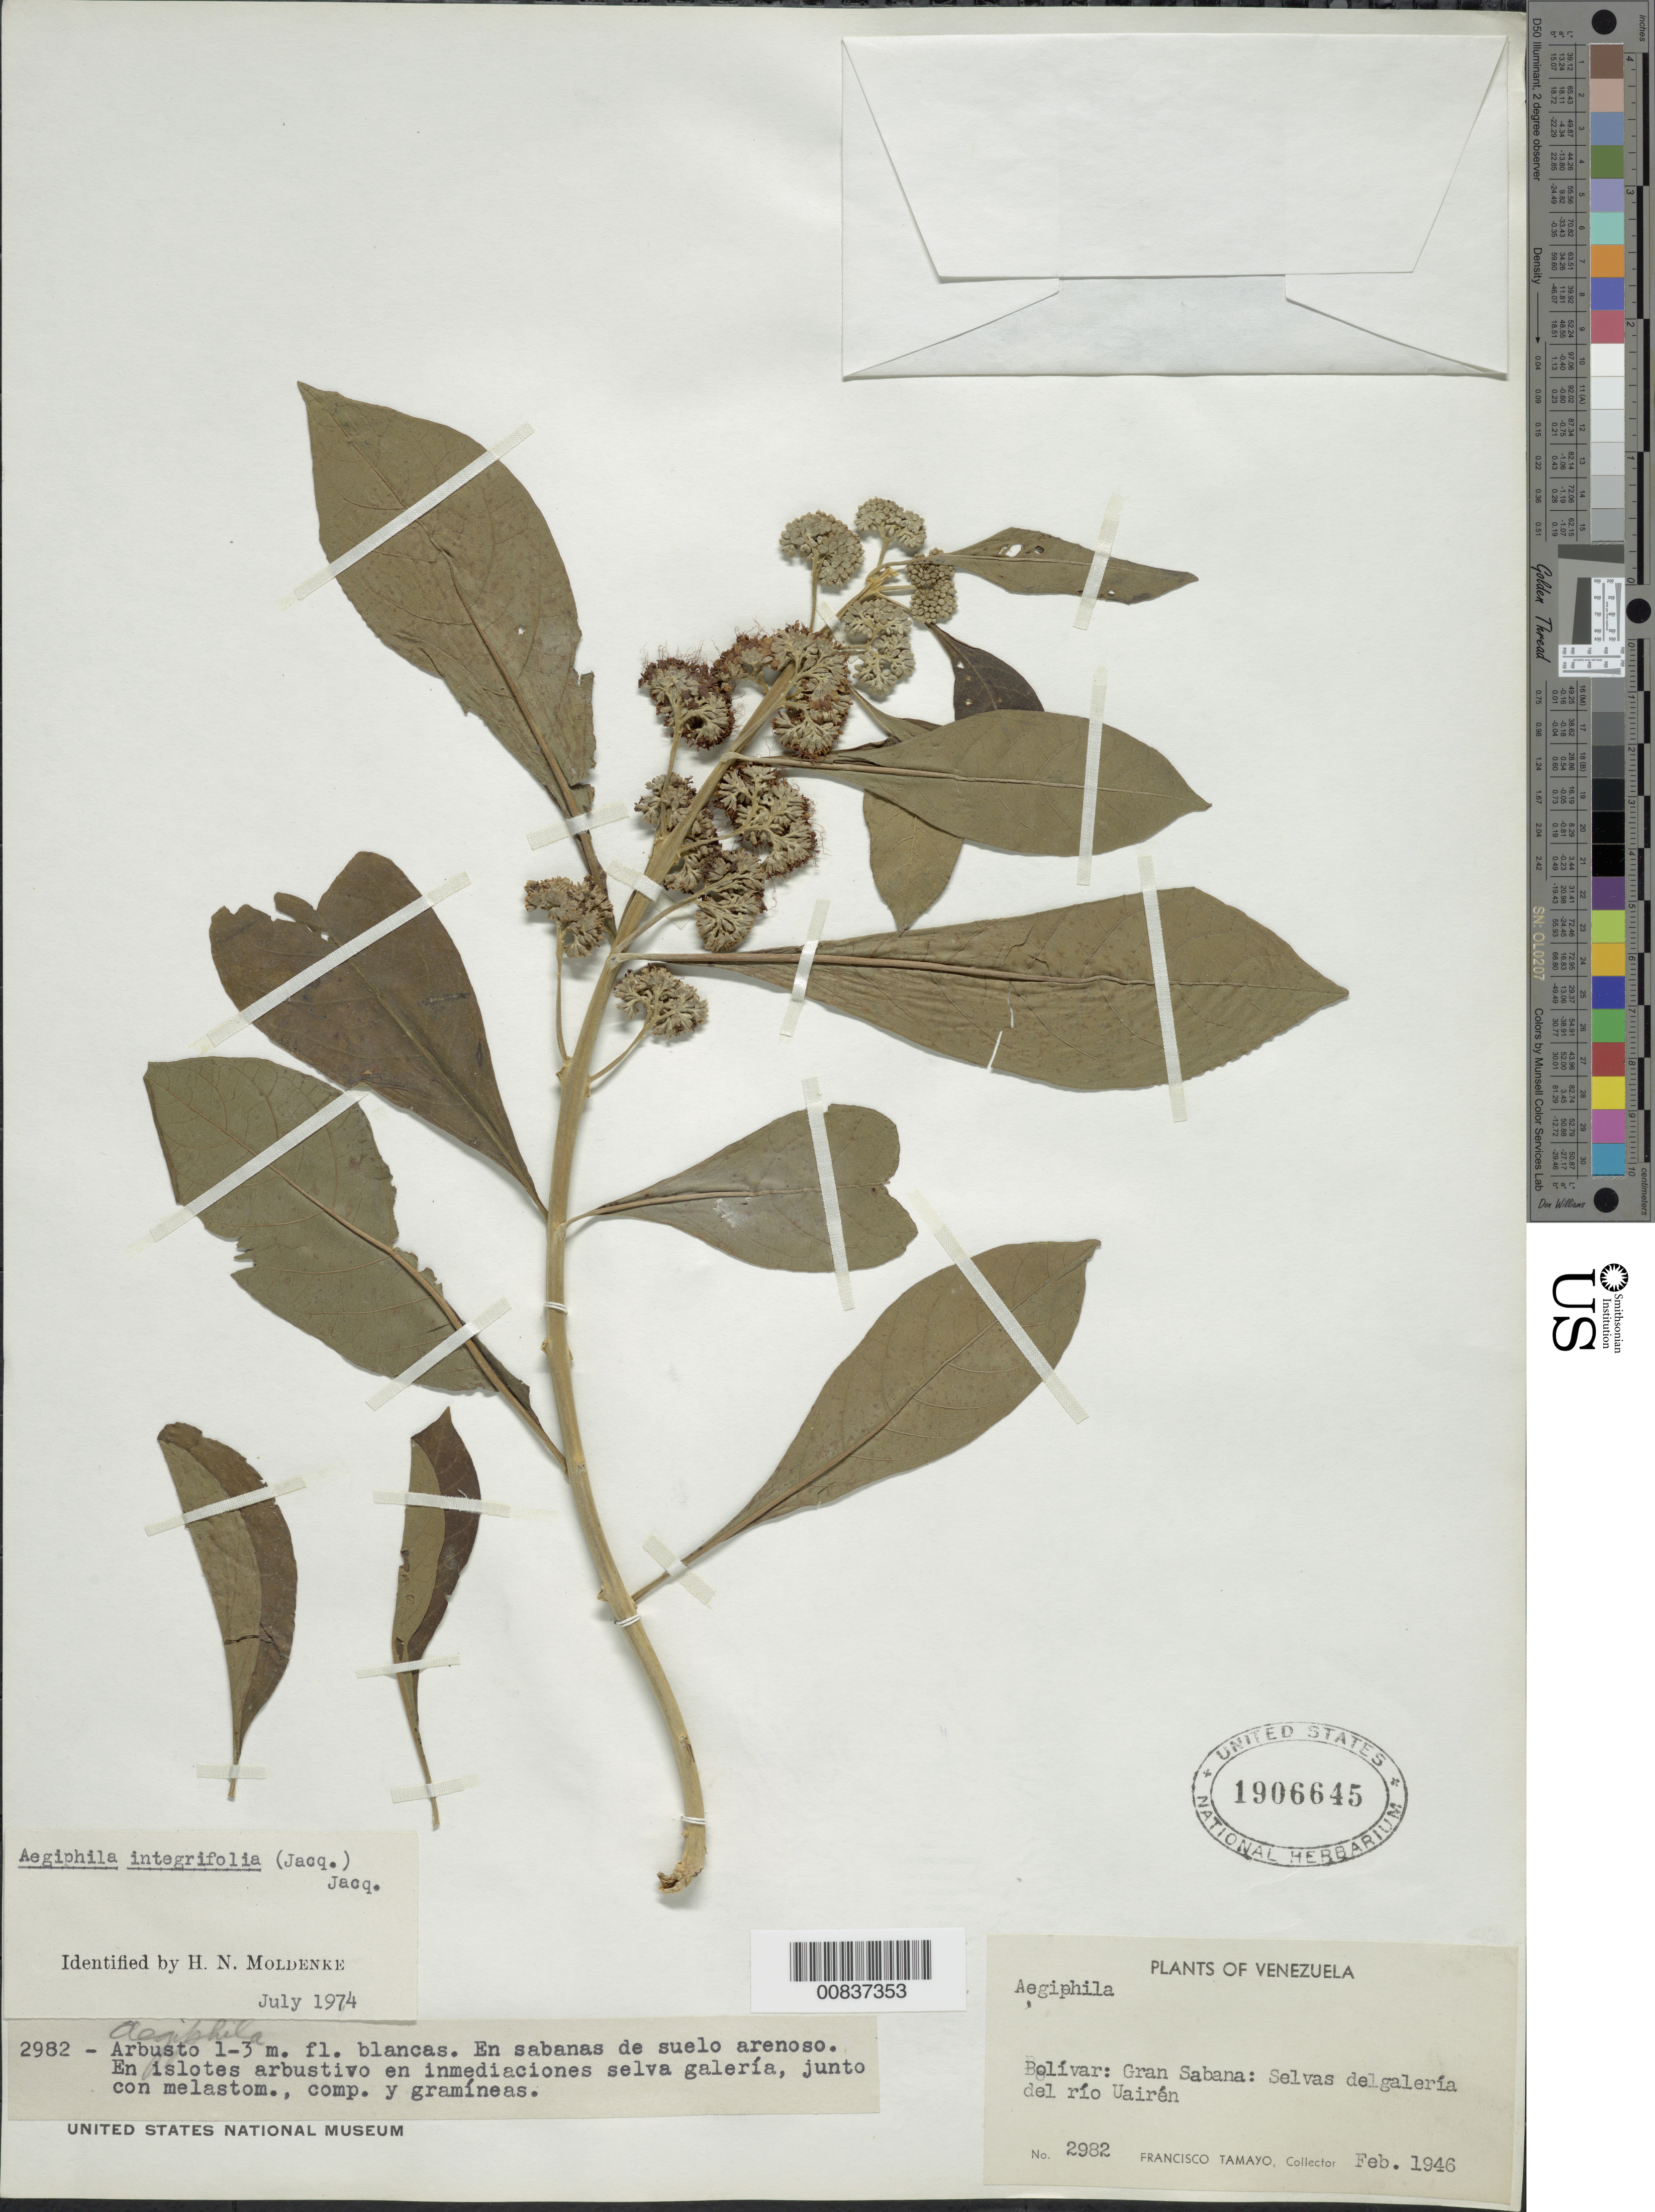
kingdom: Plantae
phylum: Tracheophyta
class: Magnoliopsida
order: Lamiales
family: Lamiaceae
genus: Aegiphila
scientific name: Aegiphila integrifolia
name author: (Jacq.) B.D. Jacks.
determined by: Moldenke, H. N.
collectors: F. Tamayo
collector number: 2982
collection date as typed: Feb-46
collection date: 1946-02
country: Venezuela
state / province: Bolívar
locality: Gran Sabana, Sta. Elena, Río Uairén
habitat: Selvas de galería del río; en sabanas de suelo arenoso. En isoltes arbustivo en inmediaciones sleva galeria, junto con melastom., comp. y gramineas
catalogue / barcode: US 1906645